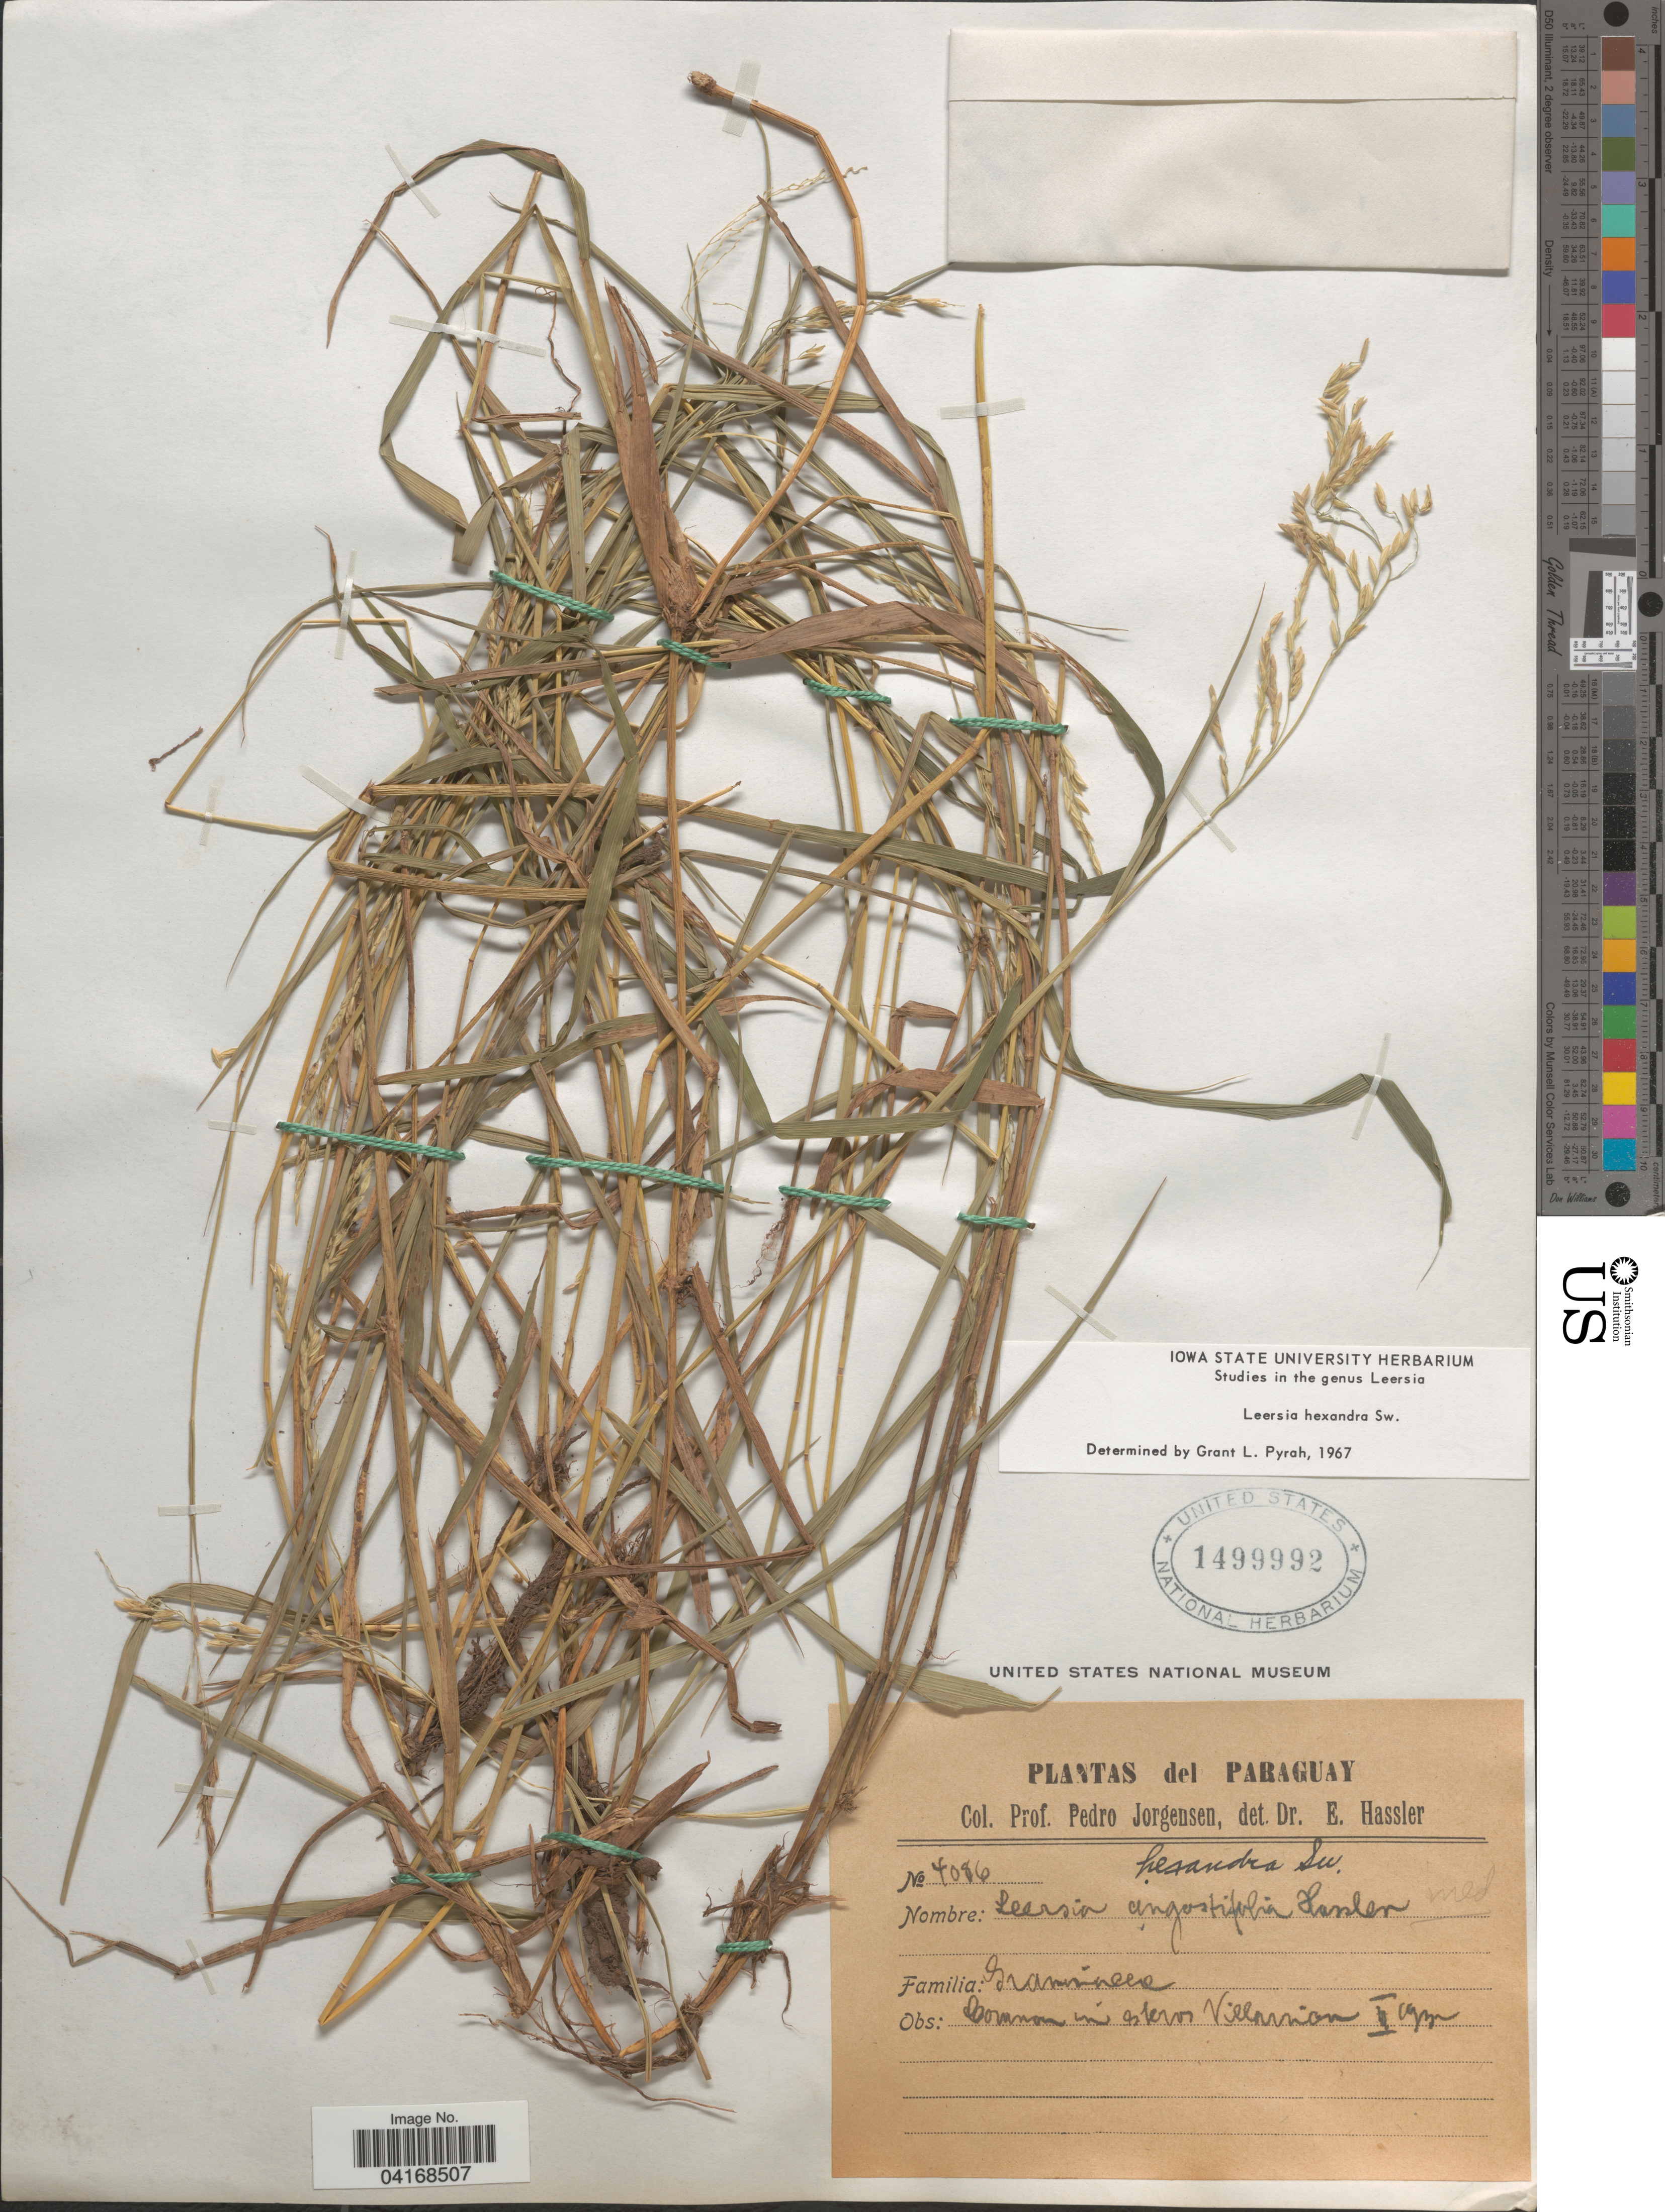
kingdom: Plantae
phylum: Tracheophyta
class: Liliopsida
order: Poales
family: Poaceae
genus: Leersia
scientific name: Leersia hexandra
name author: Sw.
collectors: P. Jörgensen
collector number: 4086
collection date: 1930-02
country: Paraguay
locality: Commin in esteros Villarrica.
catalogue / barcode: US 1499992